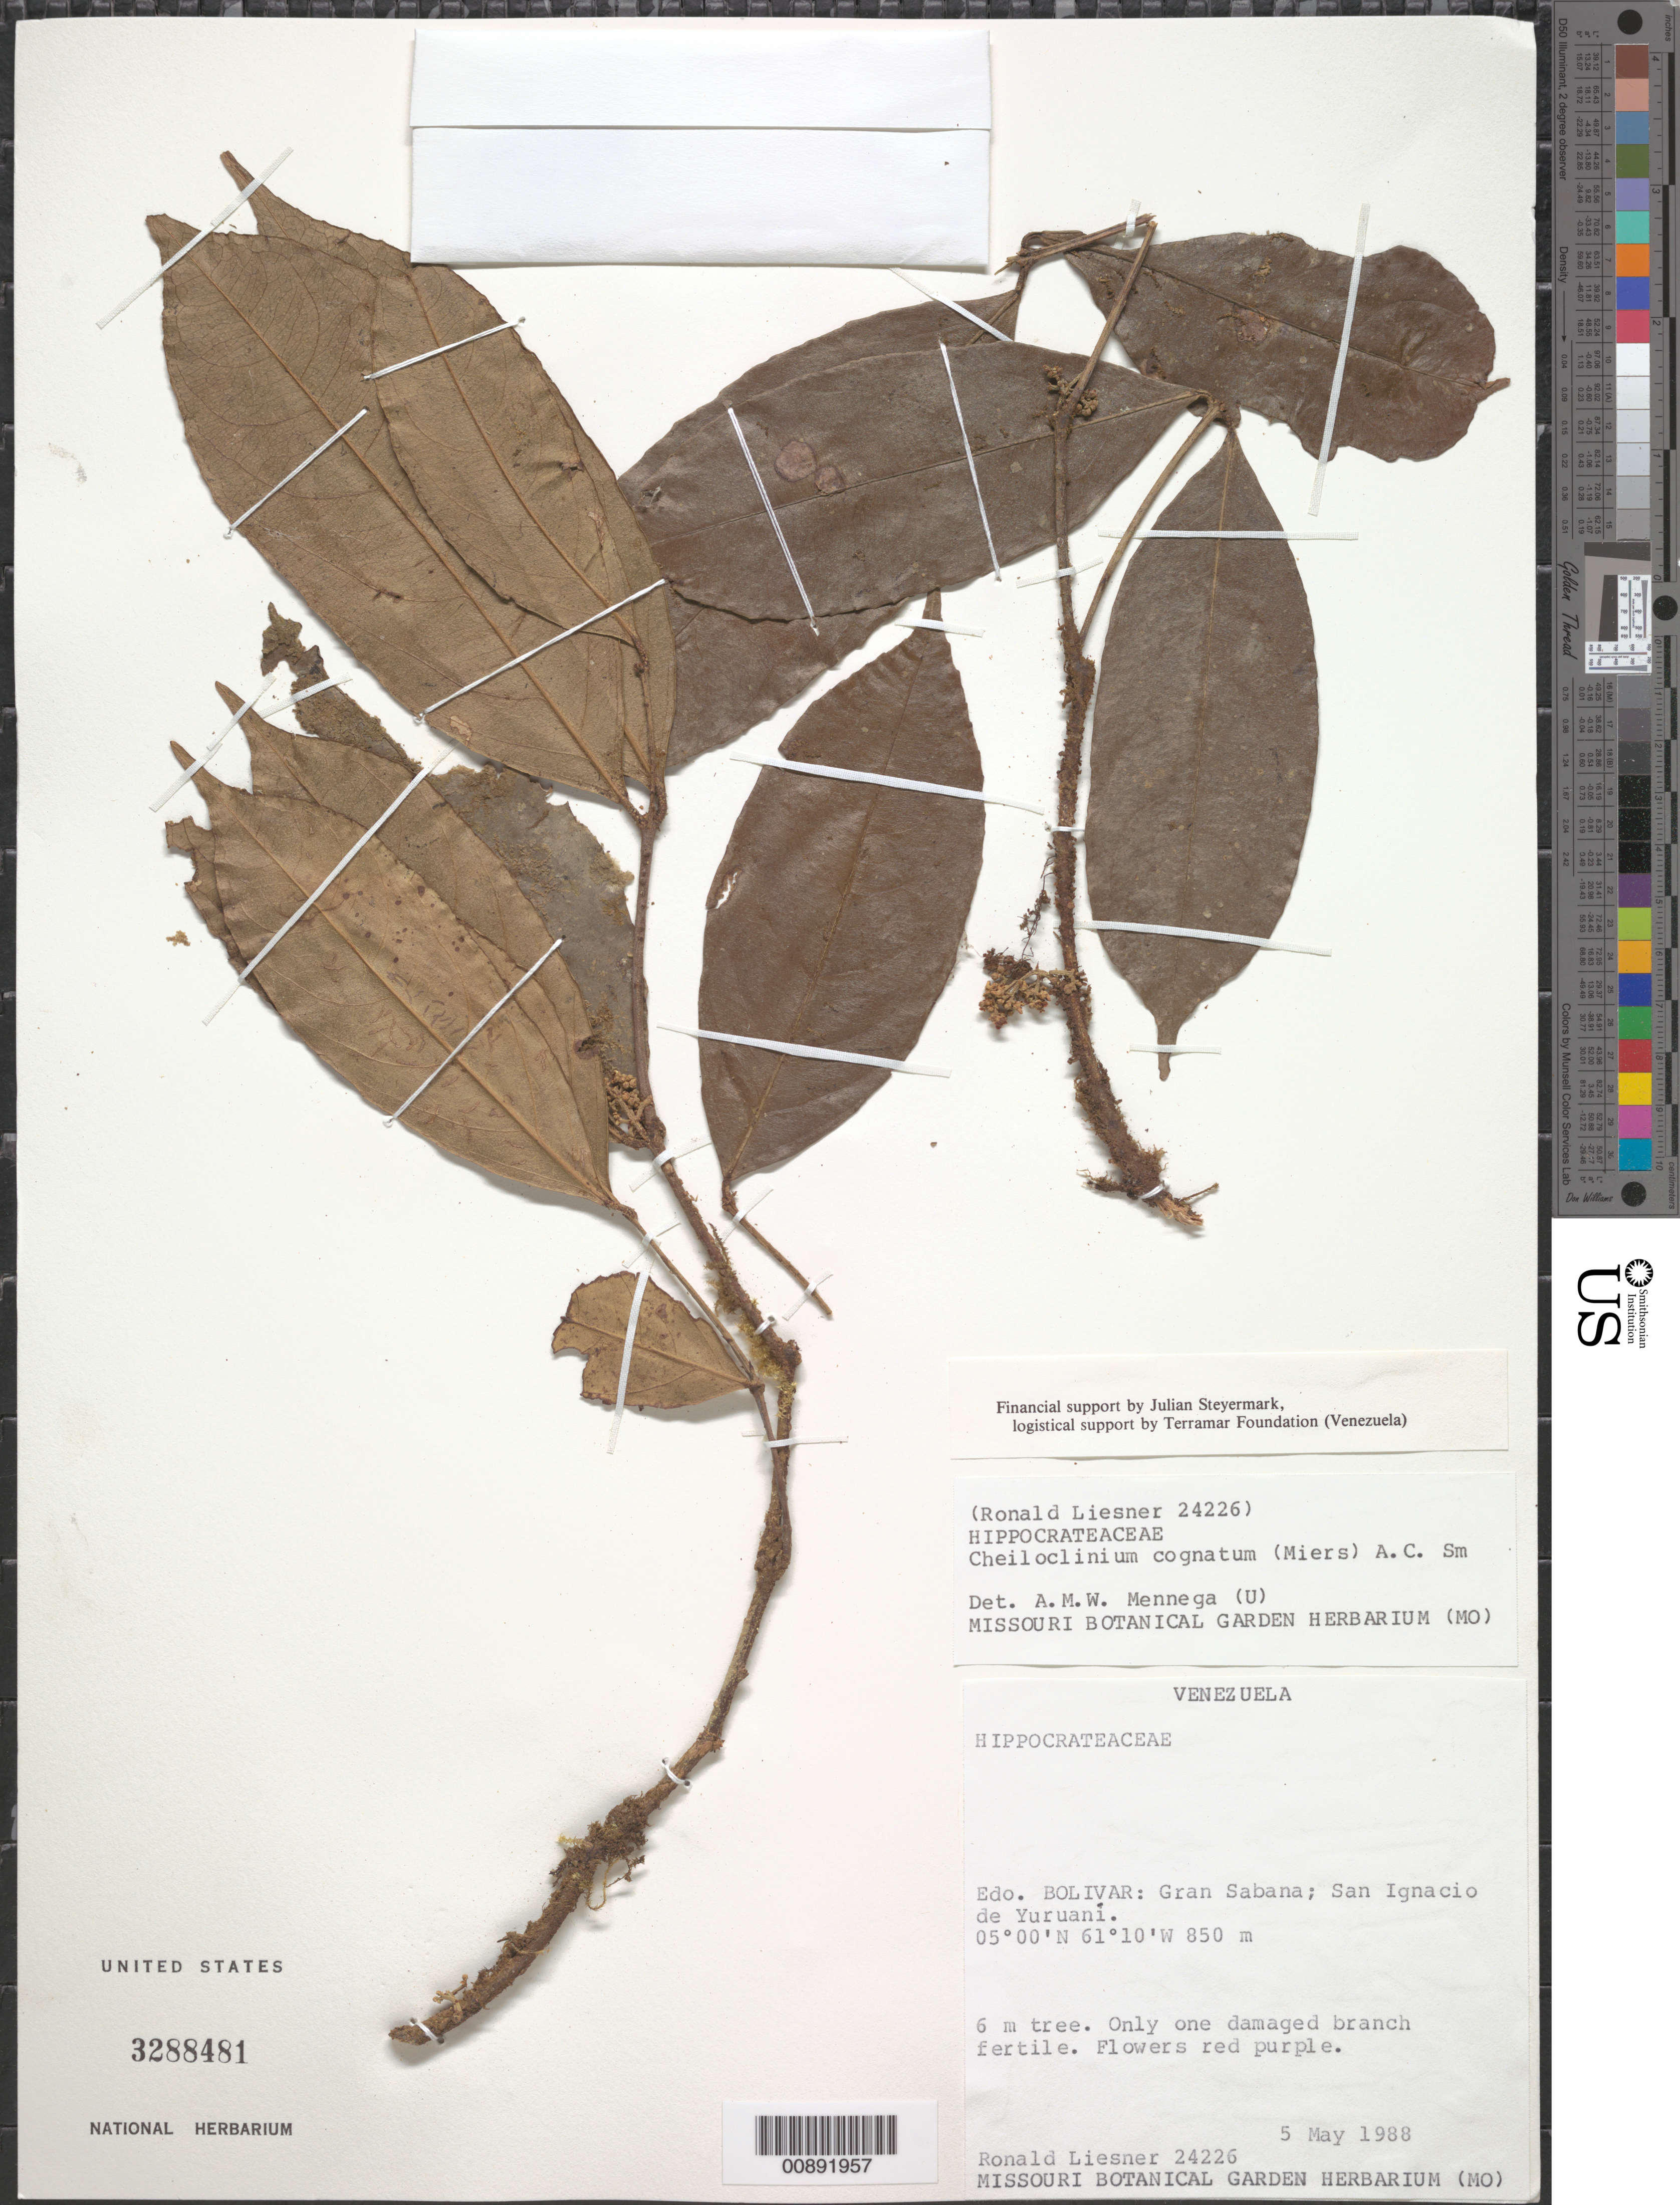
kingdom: Plantae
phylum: Tracheophyta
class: Magnoliopsida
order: Celastrales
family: Celastraceae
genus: Cheiloclinium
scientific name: Cheiloclinium cognatum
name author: (Miers) A.C. Sm.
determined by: Mennega, A. M. W.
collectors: R. L. Liesner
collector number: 24226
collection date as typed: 5-May-88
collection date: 1988-05-05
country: Venezuela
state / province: Bolívar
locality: Gran Sabana, San Ignacio de Yuruani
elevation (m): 850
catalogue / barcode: US 3288481